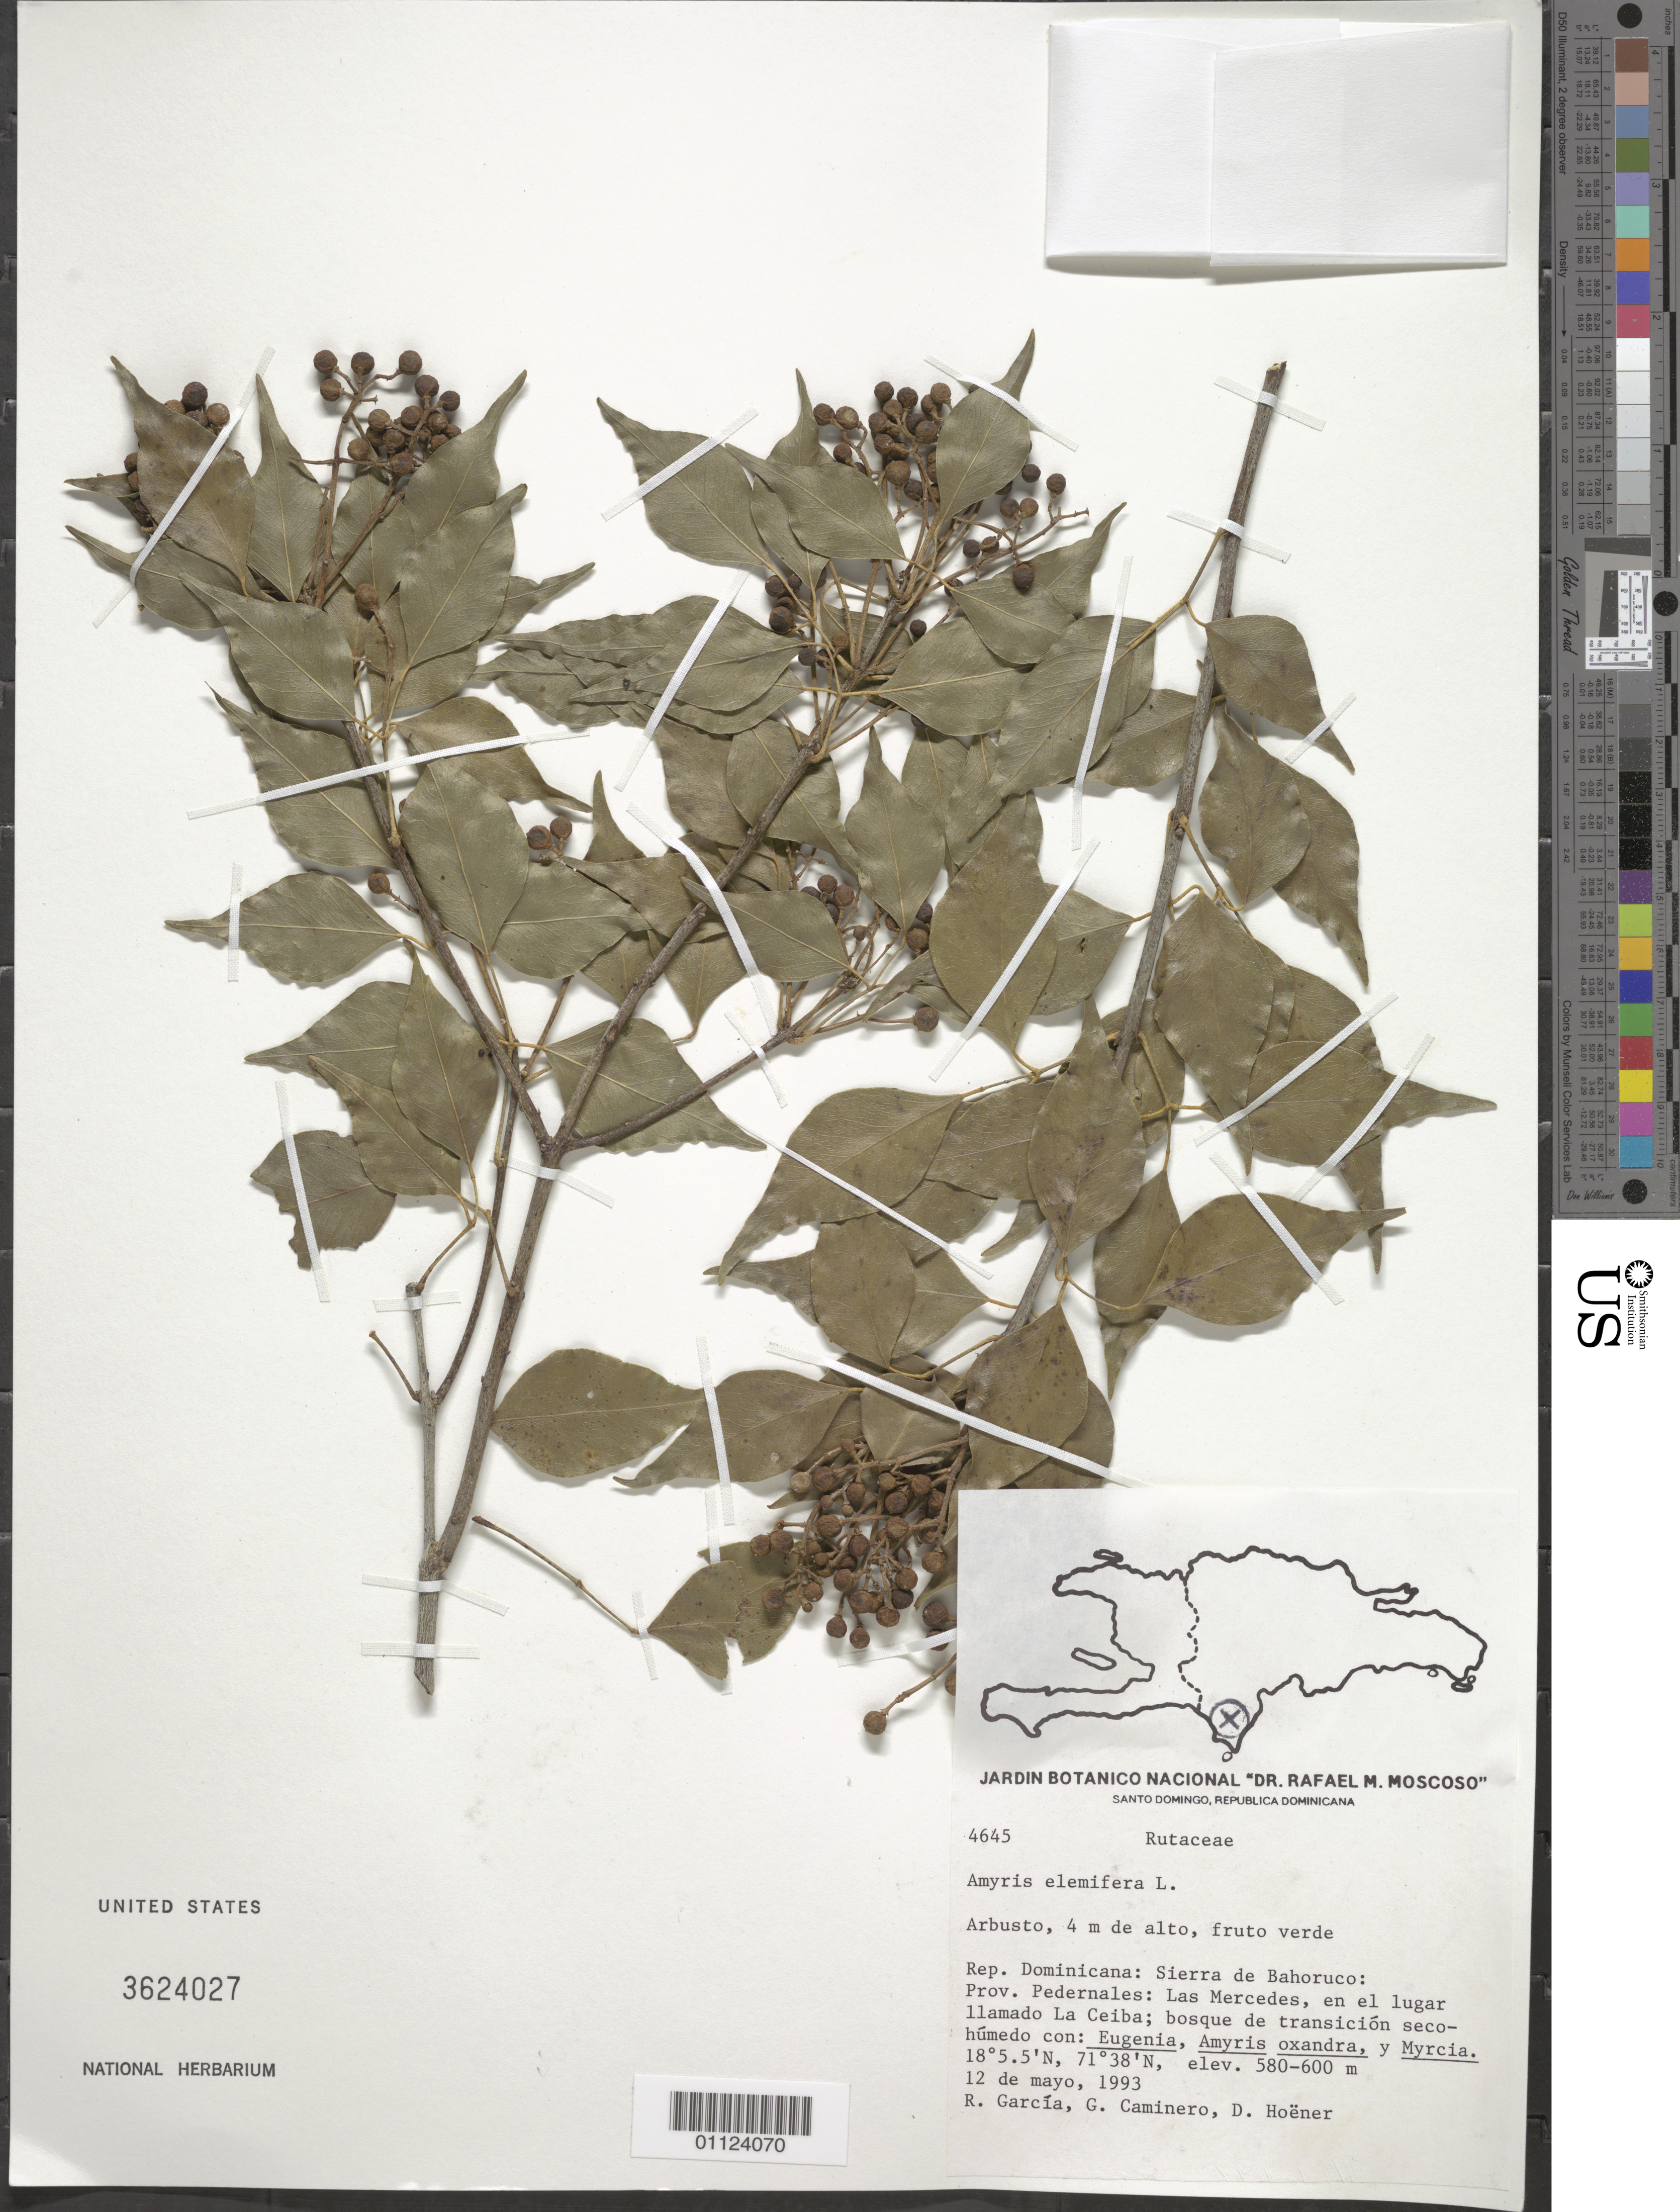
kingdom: Plantae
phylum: Tracheophyta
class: Magnoliopsida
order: Sapindales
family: Rutaceae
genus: Amyris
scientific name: Amyris elemifera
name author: L.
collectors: R. G. García, G. Caminero & D. Höener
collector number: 4645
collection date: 1993-05-12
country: Dominican Republic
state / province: Pedernales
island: Hispaniola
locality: Sierra de Bahoruco, Las Mercedes, en lugar llamado La Ceiba.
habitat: Bosque de transición seco-húmedo con: Eugenia, Amyris oxandra, y Myrcia.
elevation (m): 580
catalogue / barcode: US 3624027